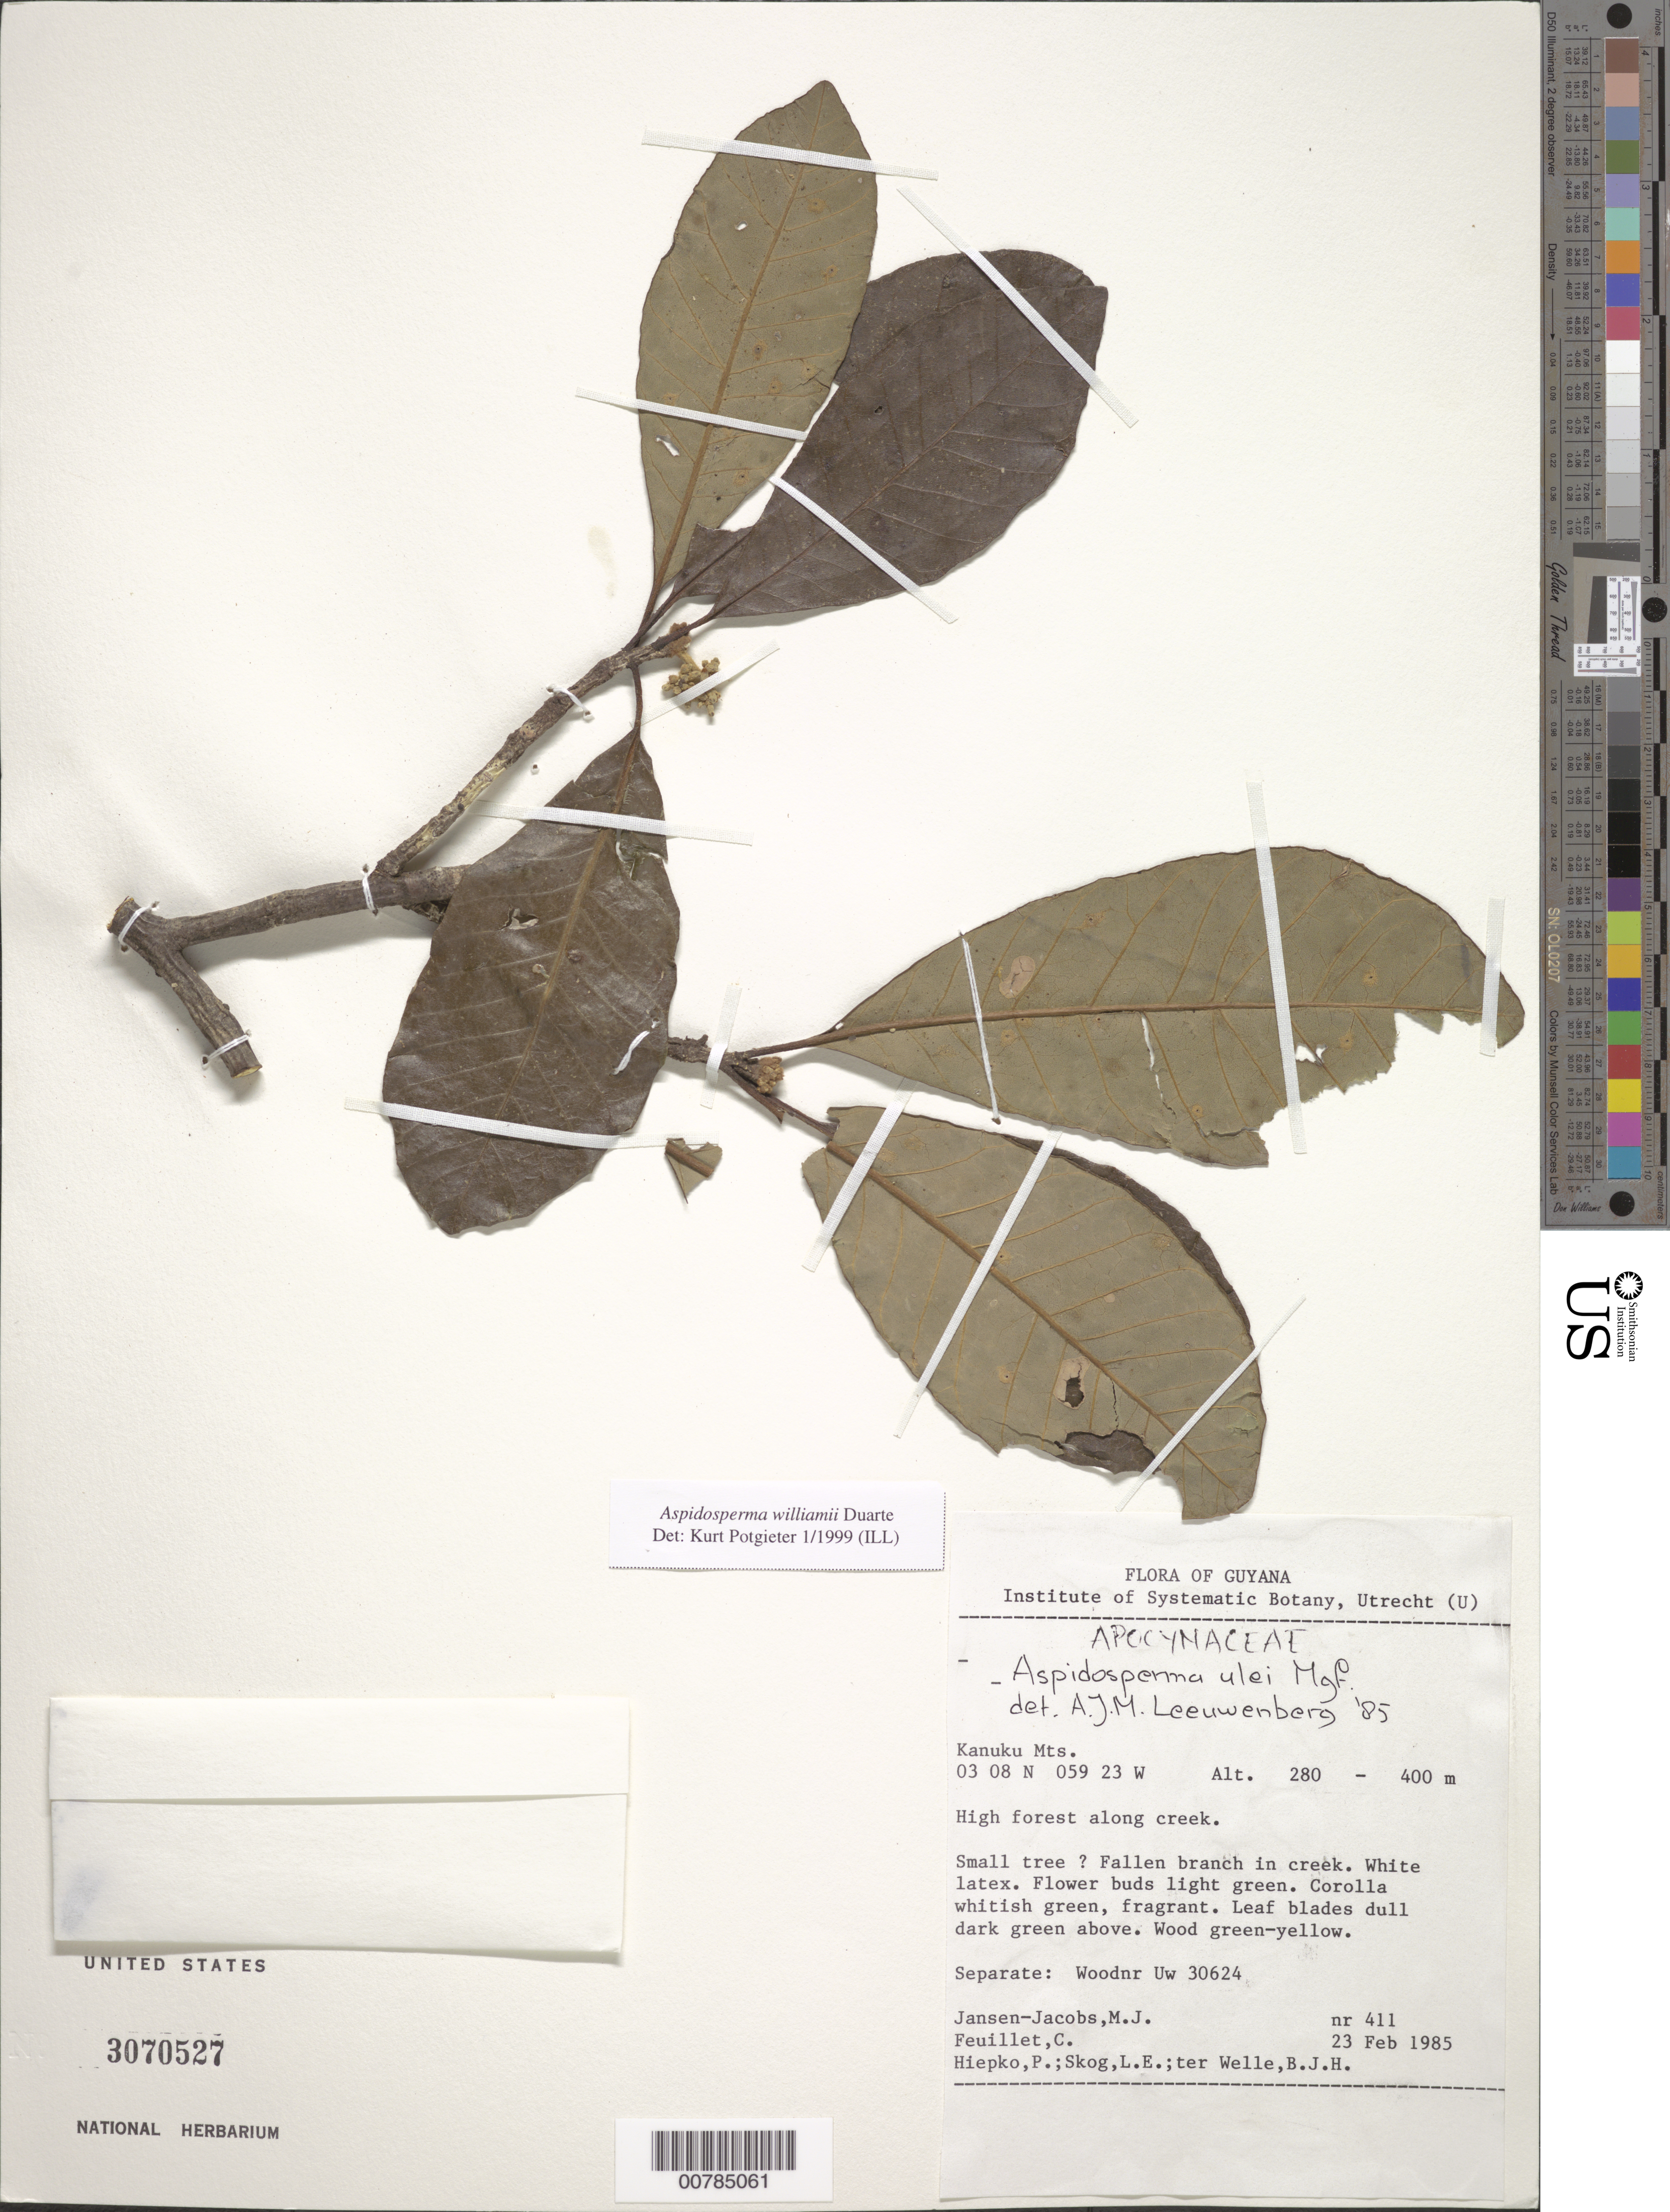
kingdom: Plantae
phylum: Tracheophyta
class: Magnoliopsida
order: Gentianales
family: Apocynaceae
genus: Aspidosperma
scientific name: Aspidosperma williamii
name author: Duarte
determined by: Potgieter, K.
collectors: M. J. Jansen-Jacobs, C. Feuillet, P. H. Hiepko, L. E. Skog & B. Welle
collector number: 411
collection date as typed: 23-Feb-85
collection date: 1985-02-23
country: Guyana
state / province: U. Takutu-U. Essequibo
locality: Kanuku Mts.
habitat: High forest along creek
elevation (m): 280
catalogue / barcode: US 3070527